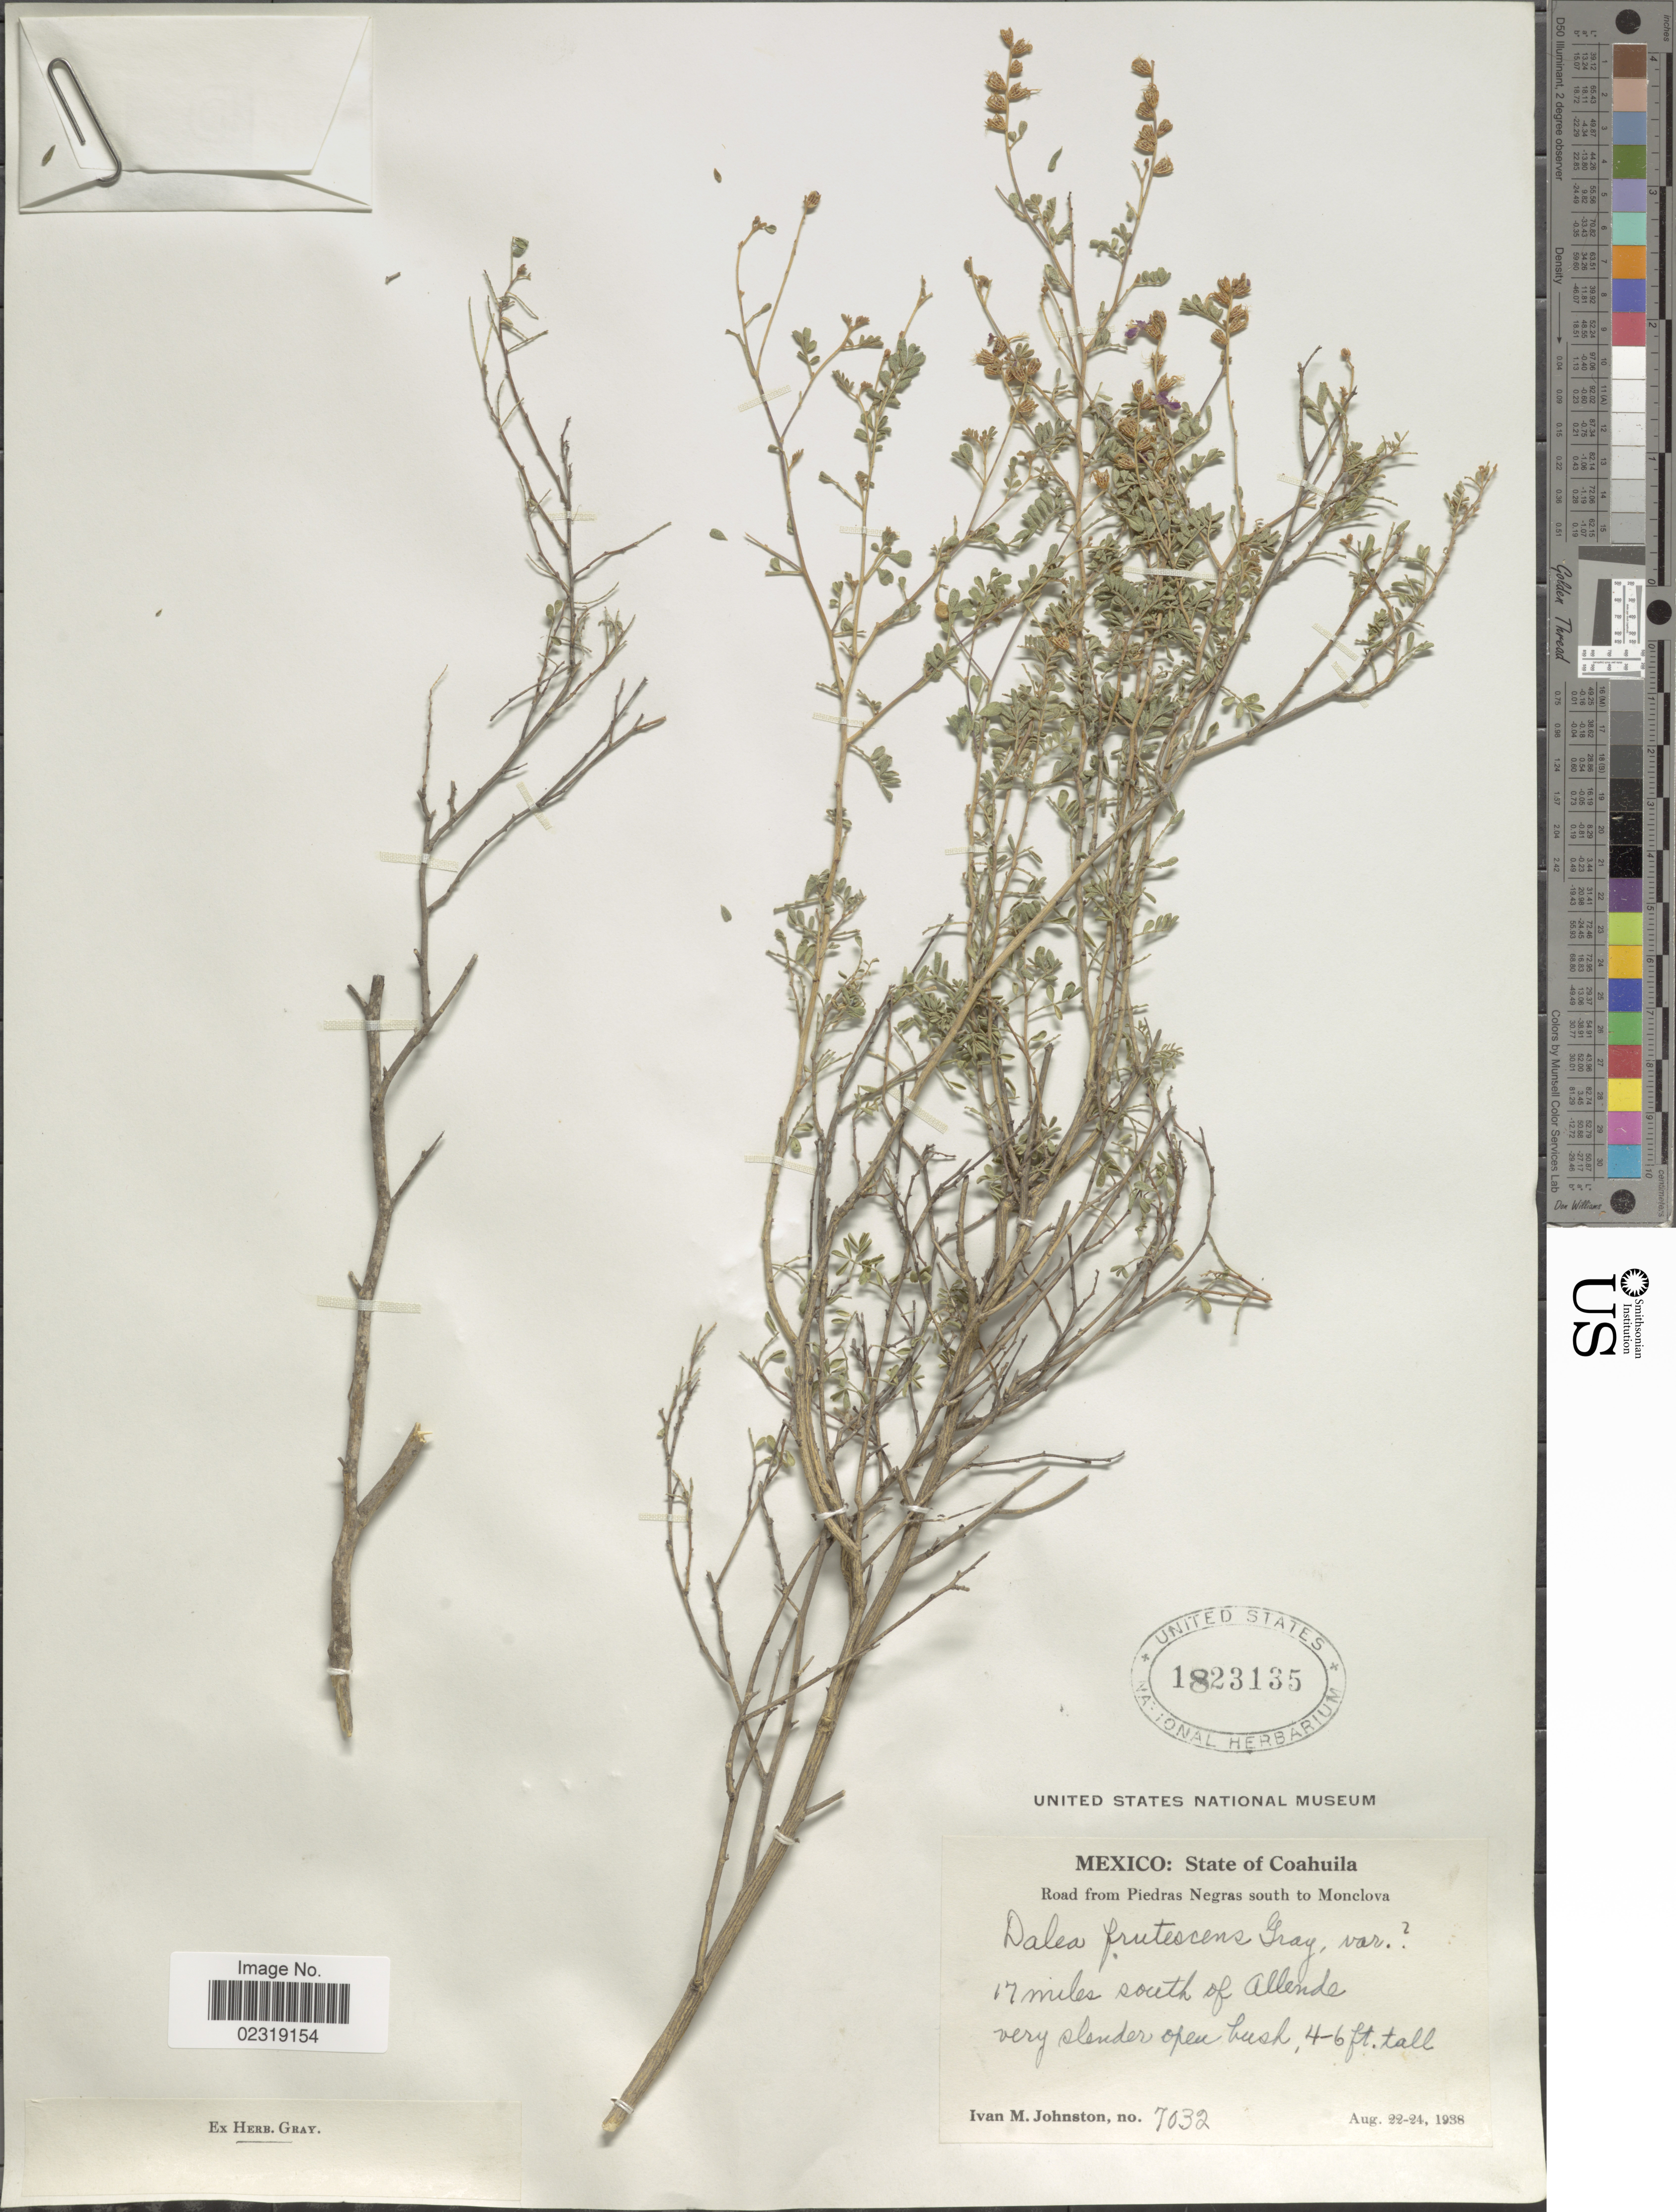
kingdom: Plantae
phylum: Tracheophyta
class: Magnoliopsida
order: Fabales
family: Fabaceae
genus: Dalea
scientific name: Dalea frutescens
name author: A. Gray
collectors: I.M. Johnston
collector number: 7032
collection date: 1938-08-22/1938-08-24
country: Mexico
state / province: Coahuila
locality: State of Coahuila. Road from Piedras Negras south of Monclova.17 miles south of Allende.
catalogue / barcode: US 1823135